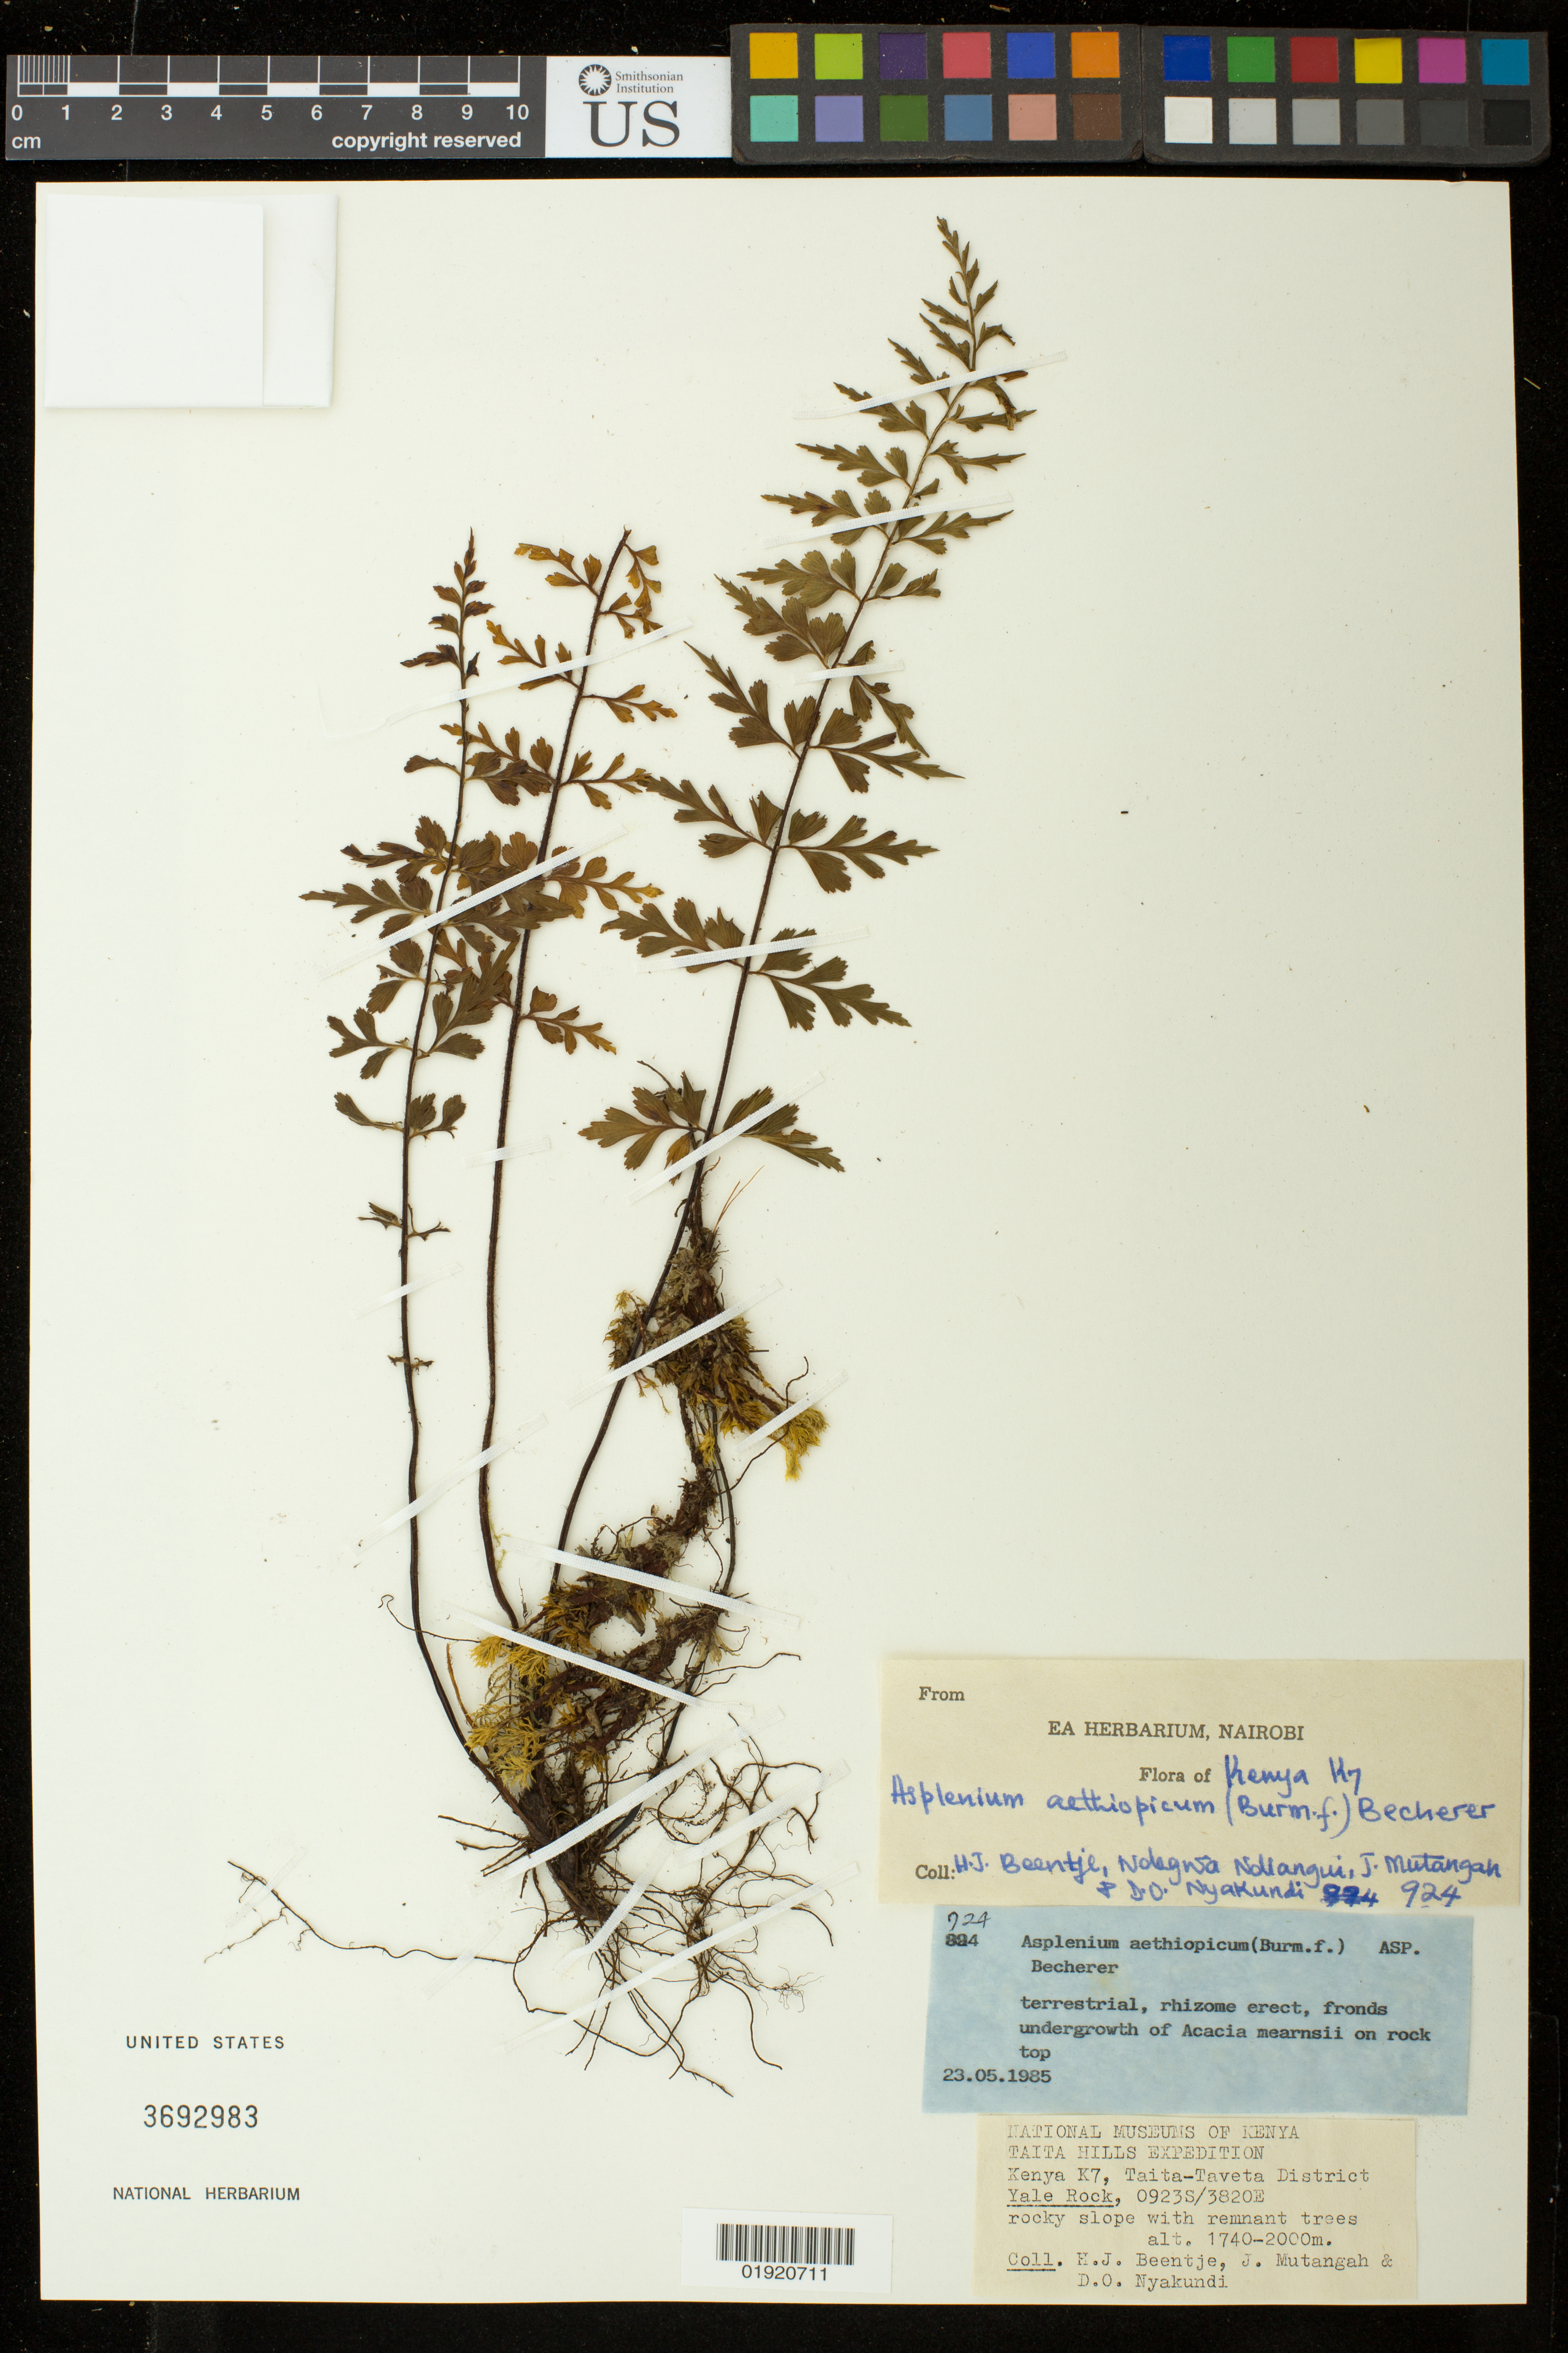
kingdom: Plantae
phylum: Tracheophyta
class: Polypodiopsida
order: Polypodiales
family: Aspleniaceae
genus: Asplenium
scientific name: Asplenium aethiopicum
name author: (Burm. f.) Bech.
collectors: H. J. Beentje, J. Mutangah & D. Nyakundi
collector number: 924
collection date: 1985-05-23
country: Kenya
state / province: Taita Taveta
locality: Kenya K7, Taita-Taveta District. Taita Hills. Yale Rock.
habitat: Rocky slope with remnant trees.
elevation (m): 1740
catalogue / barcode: US 3692983